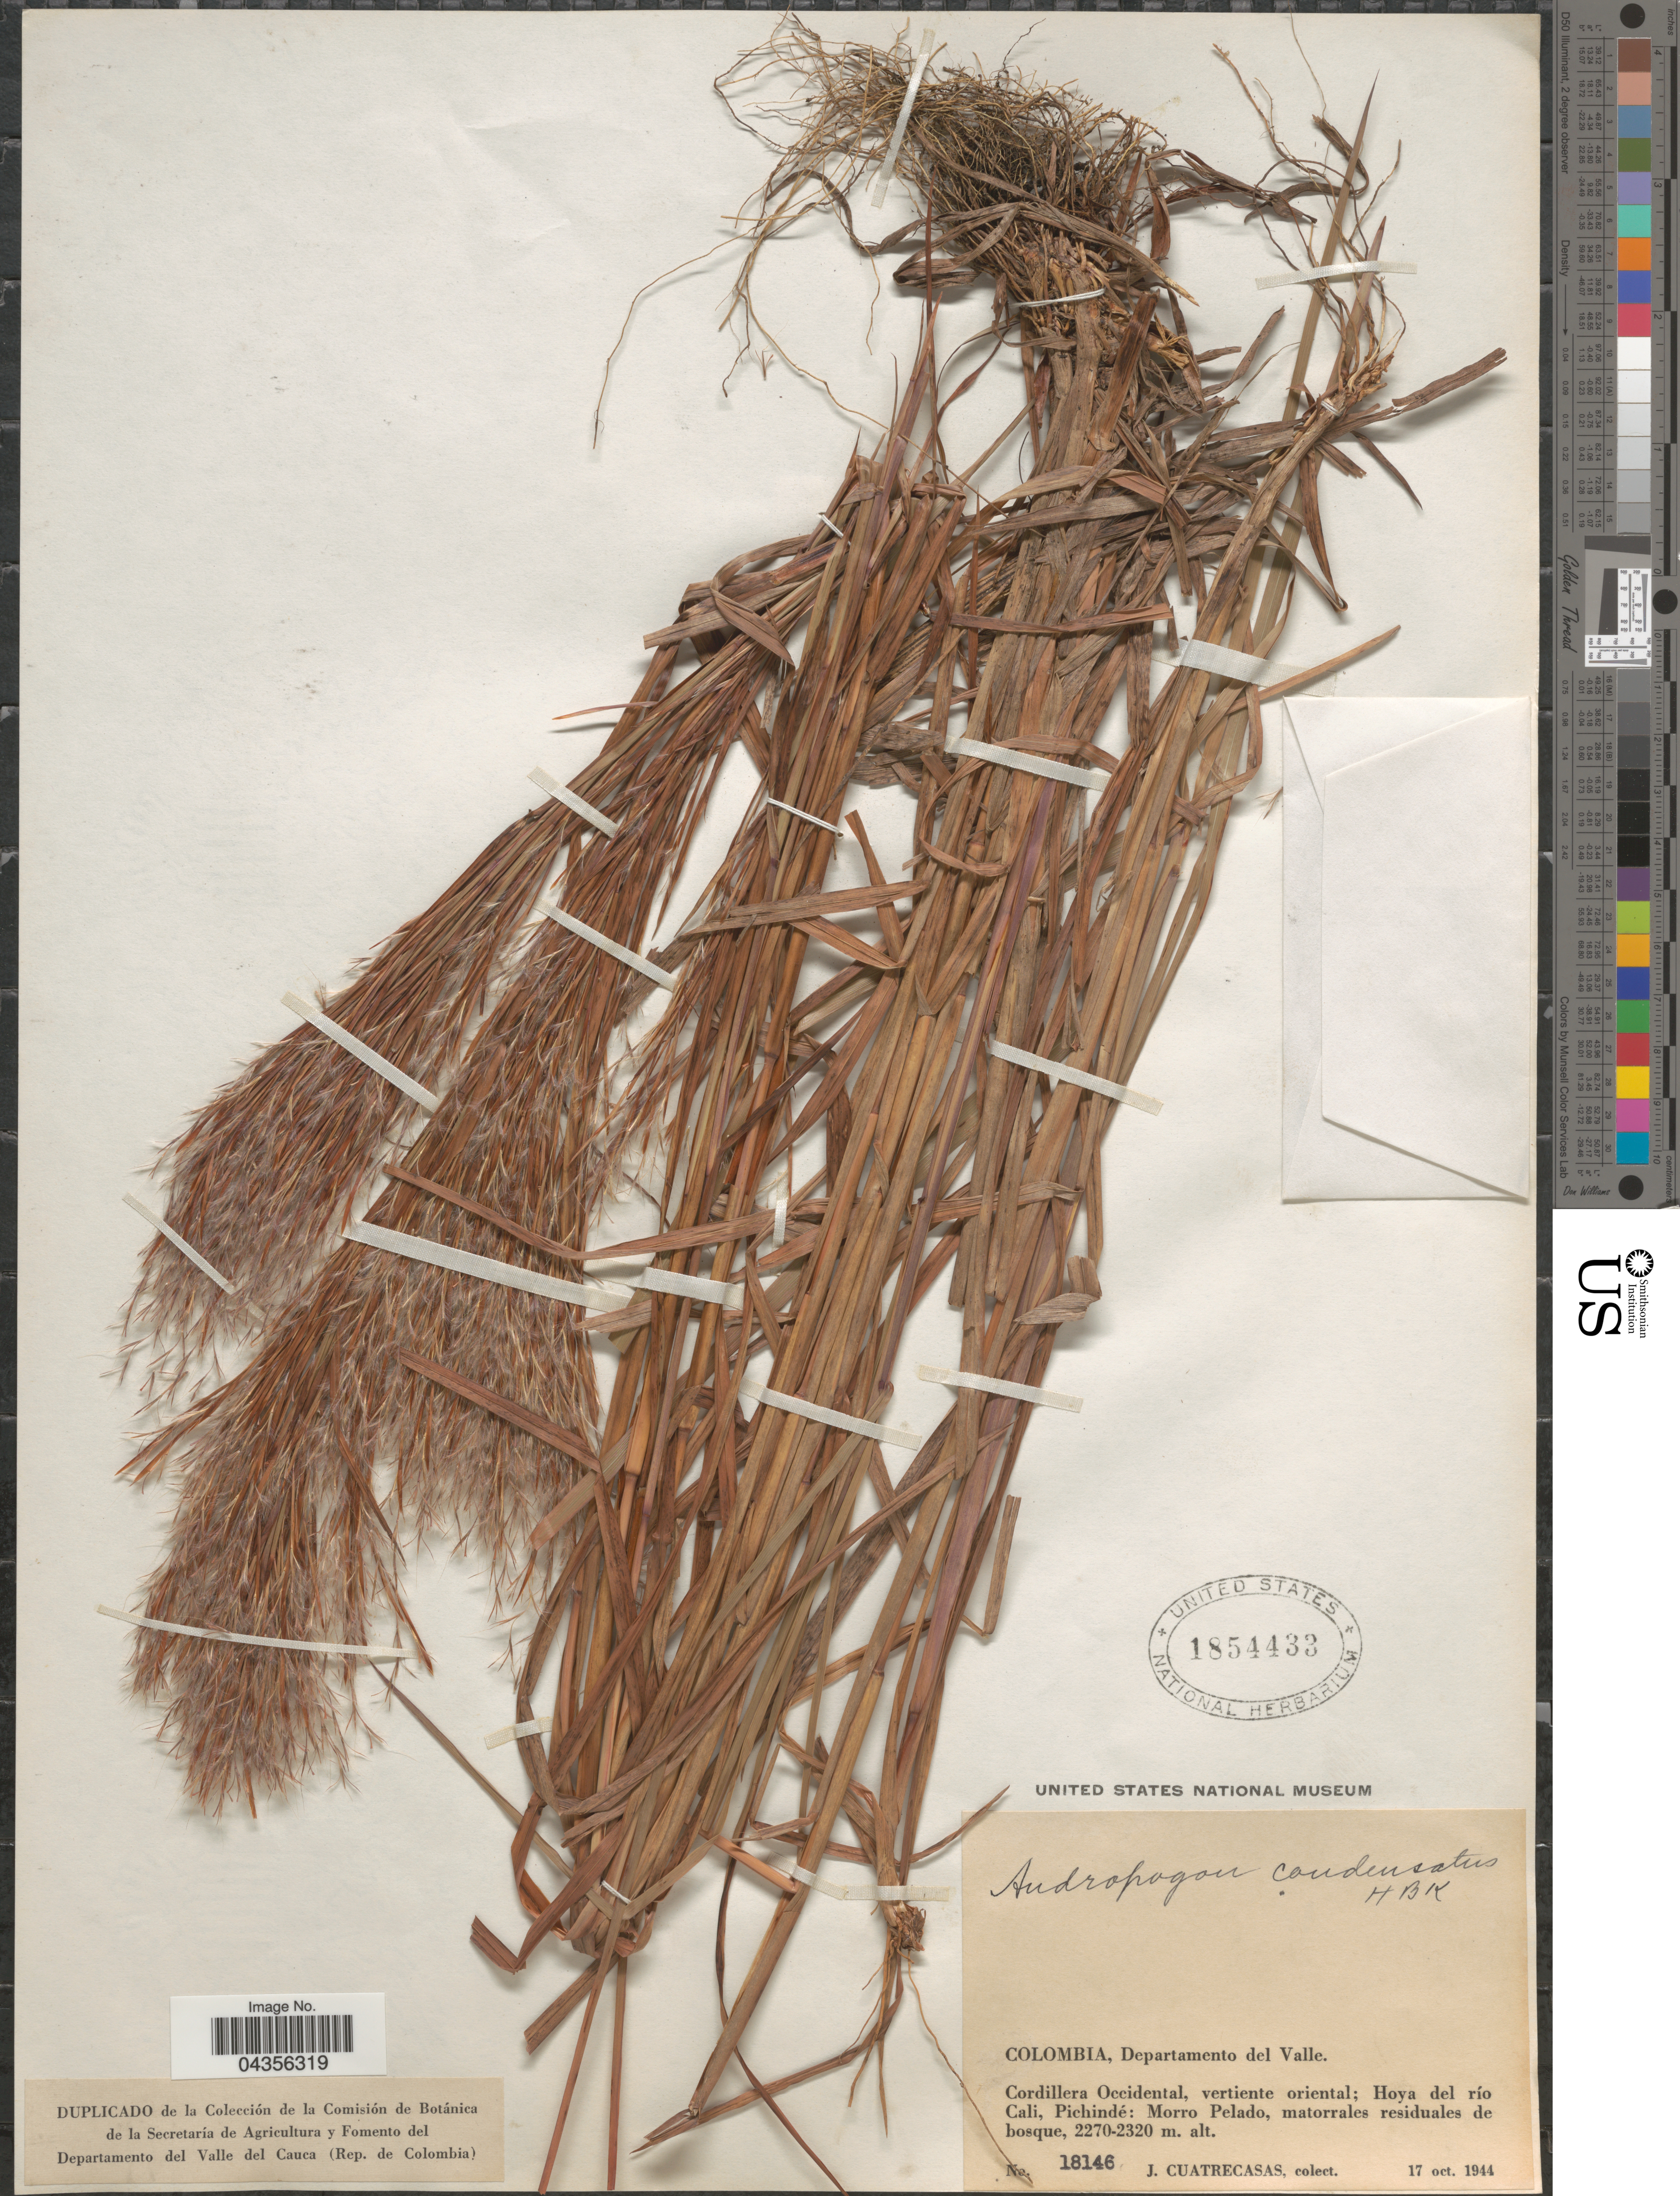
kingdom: Plantae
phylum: Tracheophyta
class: Liliopsida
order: Poales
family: Poaceae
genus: Schizachyrium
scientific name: Schizachyrium microstachyum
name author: (Desv. ex Ham.) Roseng. et al.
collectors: J. Cuatrecasas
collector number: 18146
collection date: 1944-10-17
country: Colombia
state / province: Valle del Cauca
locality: Departamento del Valle. Cordillera Occidental, vertiente oriental; Hoya del río Cali, Pichindé: Morro Pelado, matorrales residuales de bosque.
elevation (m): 2270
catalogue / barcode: US 1854433